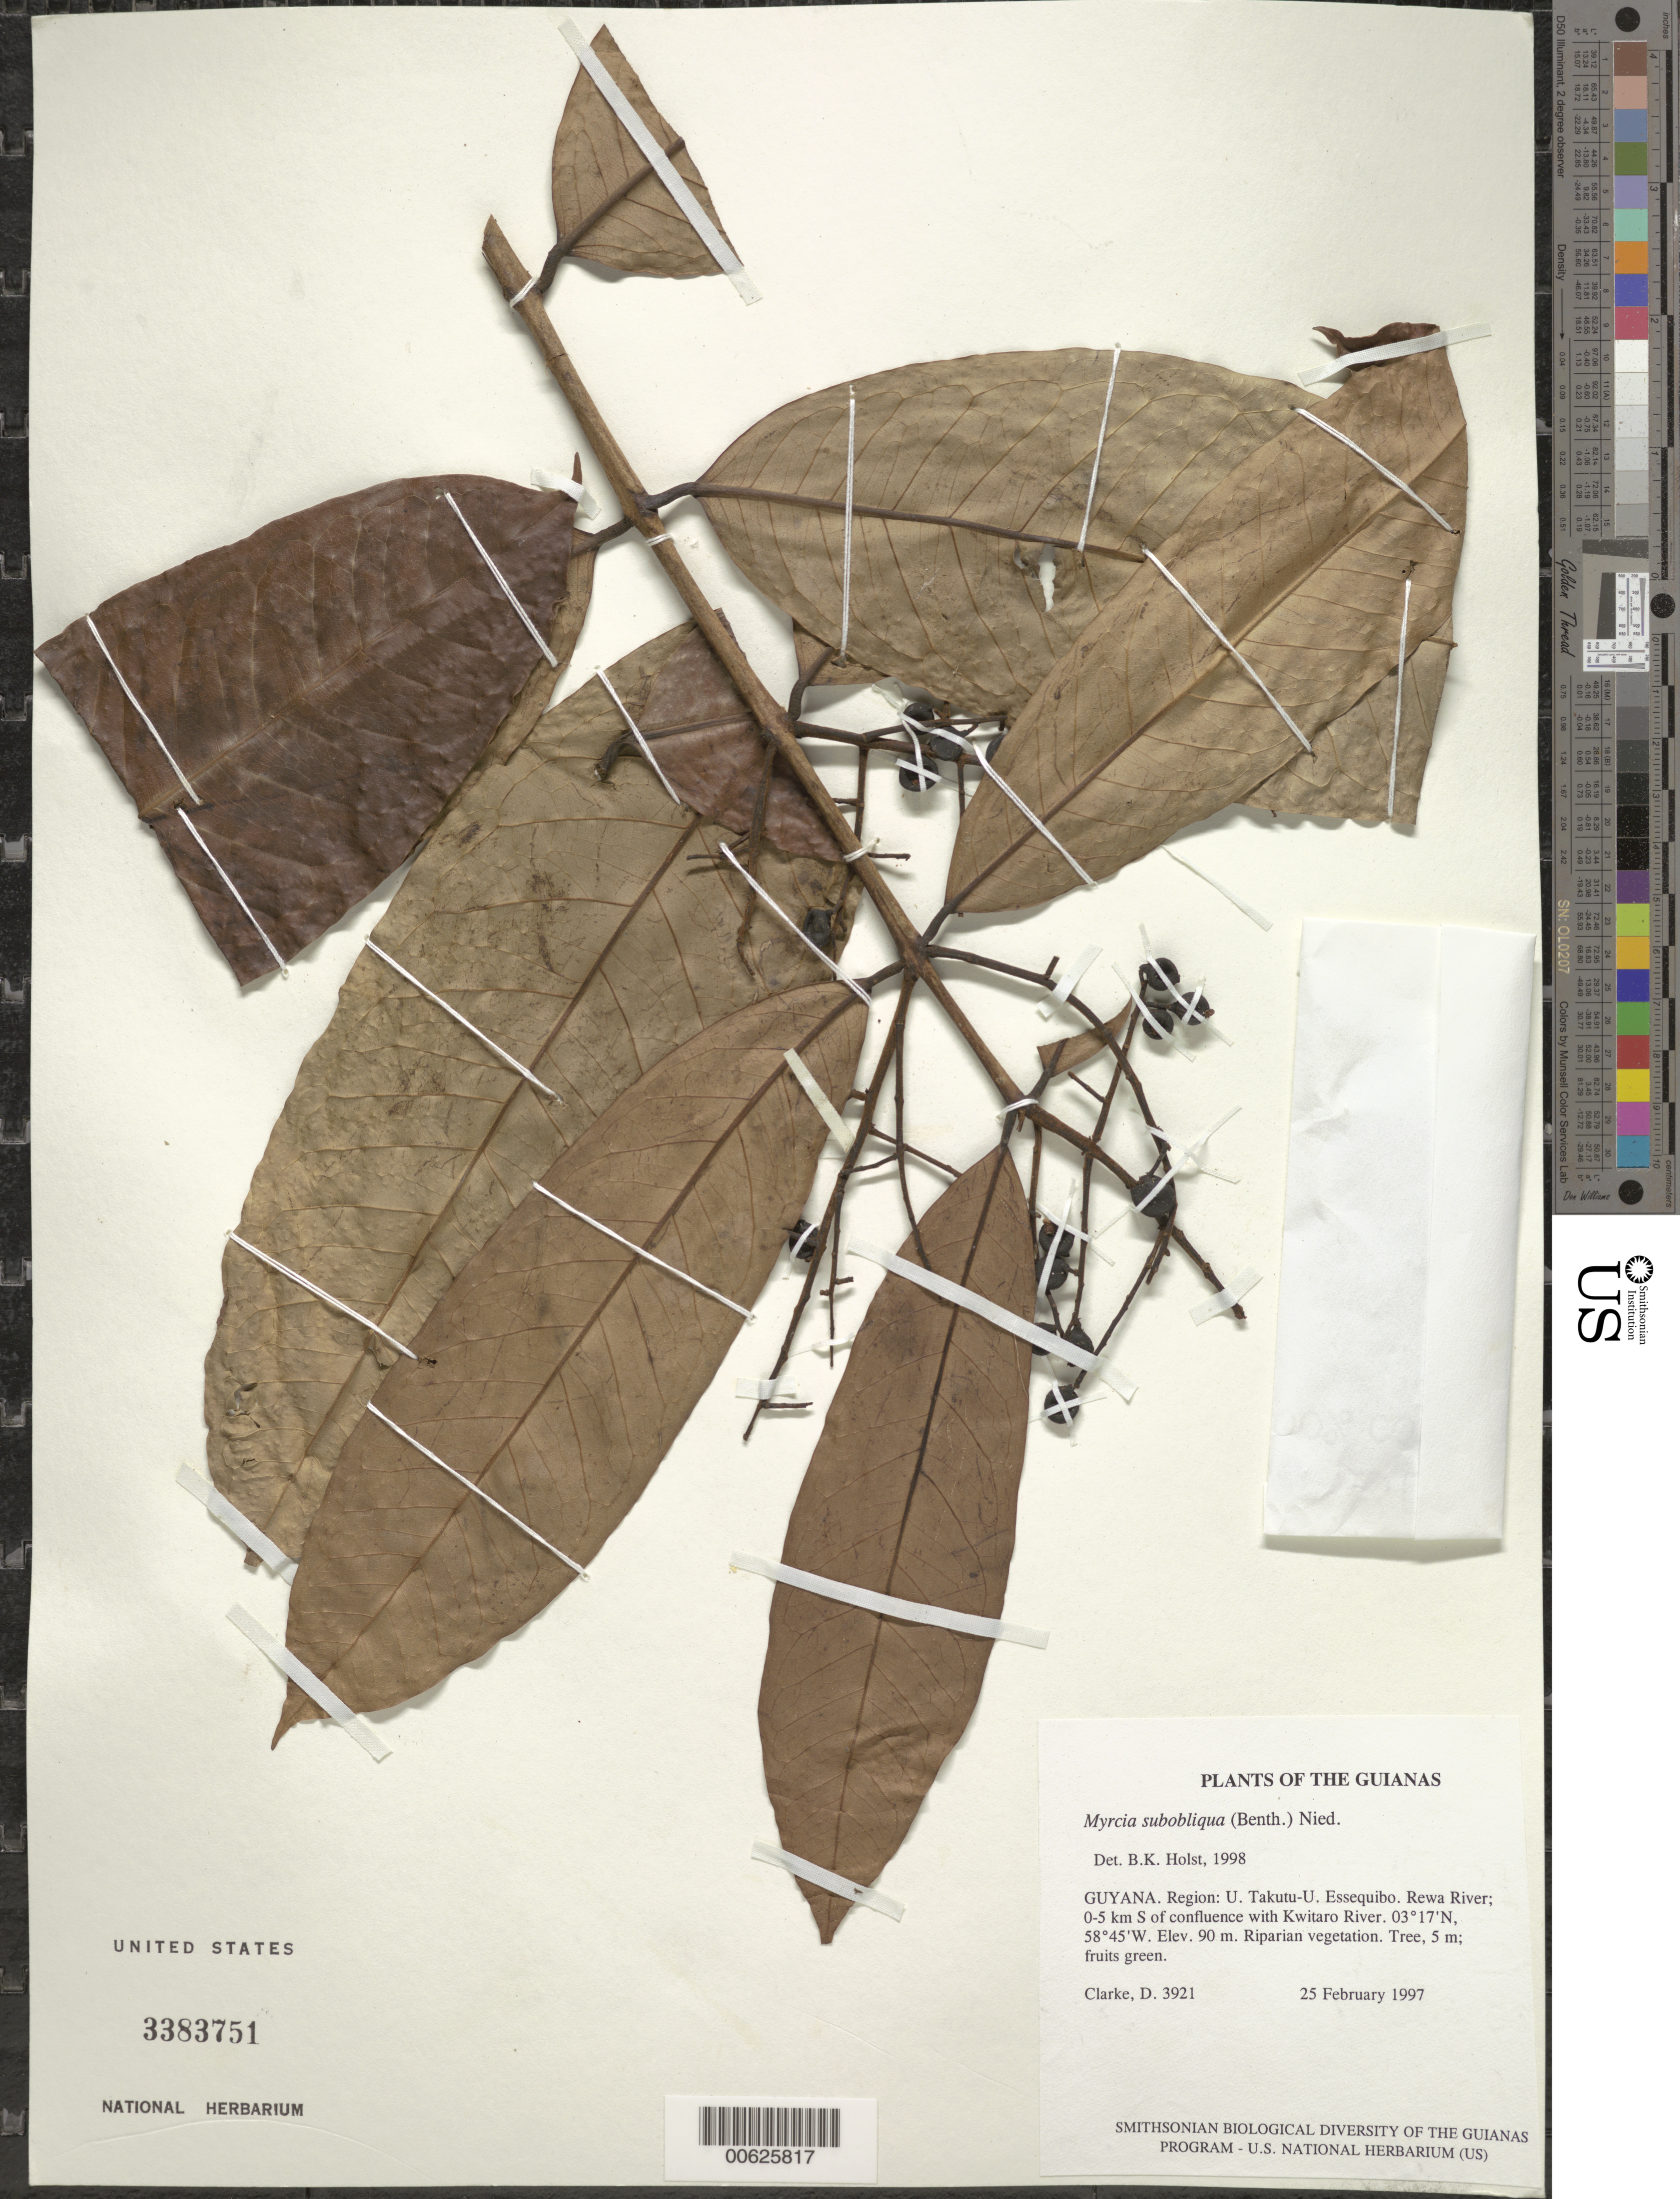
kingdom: Plantae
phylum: Tracheophyta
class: Magnoliopsida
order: Myrtales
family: Myrtaceae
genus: Myrcia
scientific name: Myrcia subobliqua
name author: (Benth.) Neidenzu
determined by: Holst, Bruce K.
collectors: H. D. Clarke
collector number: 3921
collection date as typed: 25 February 1997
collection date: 1997-02-25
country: Guyana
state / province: U. Takutu-U. Essequibo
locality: Rewa River; 0-5 km S of confluence with Kwitaro River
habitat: Riparian vegetation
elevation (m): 90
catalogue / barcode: US 3383751